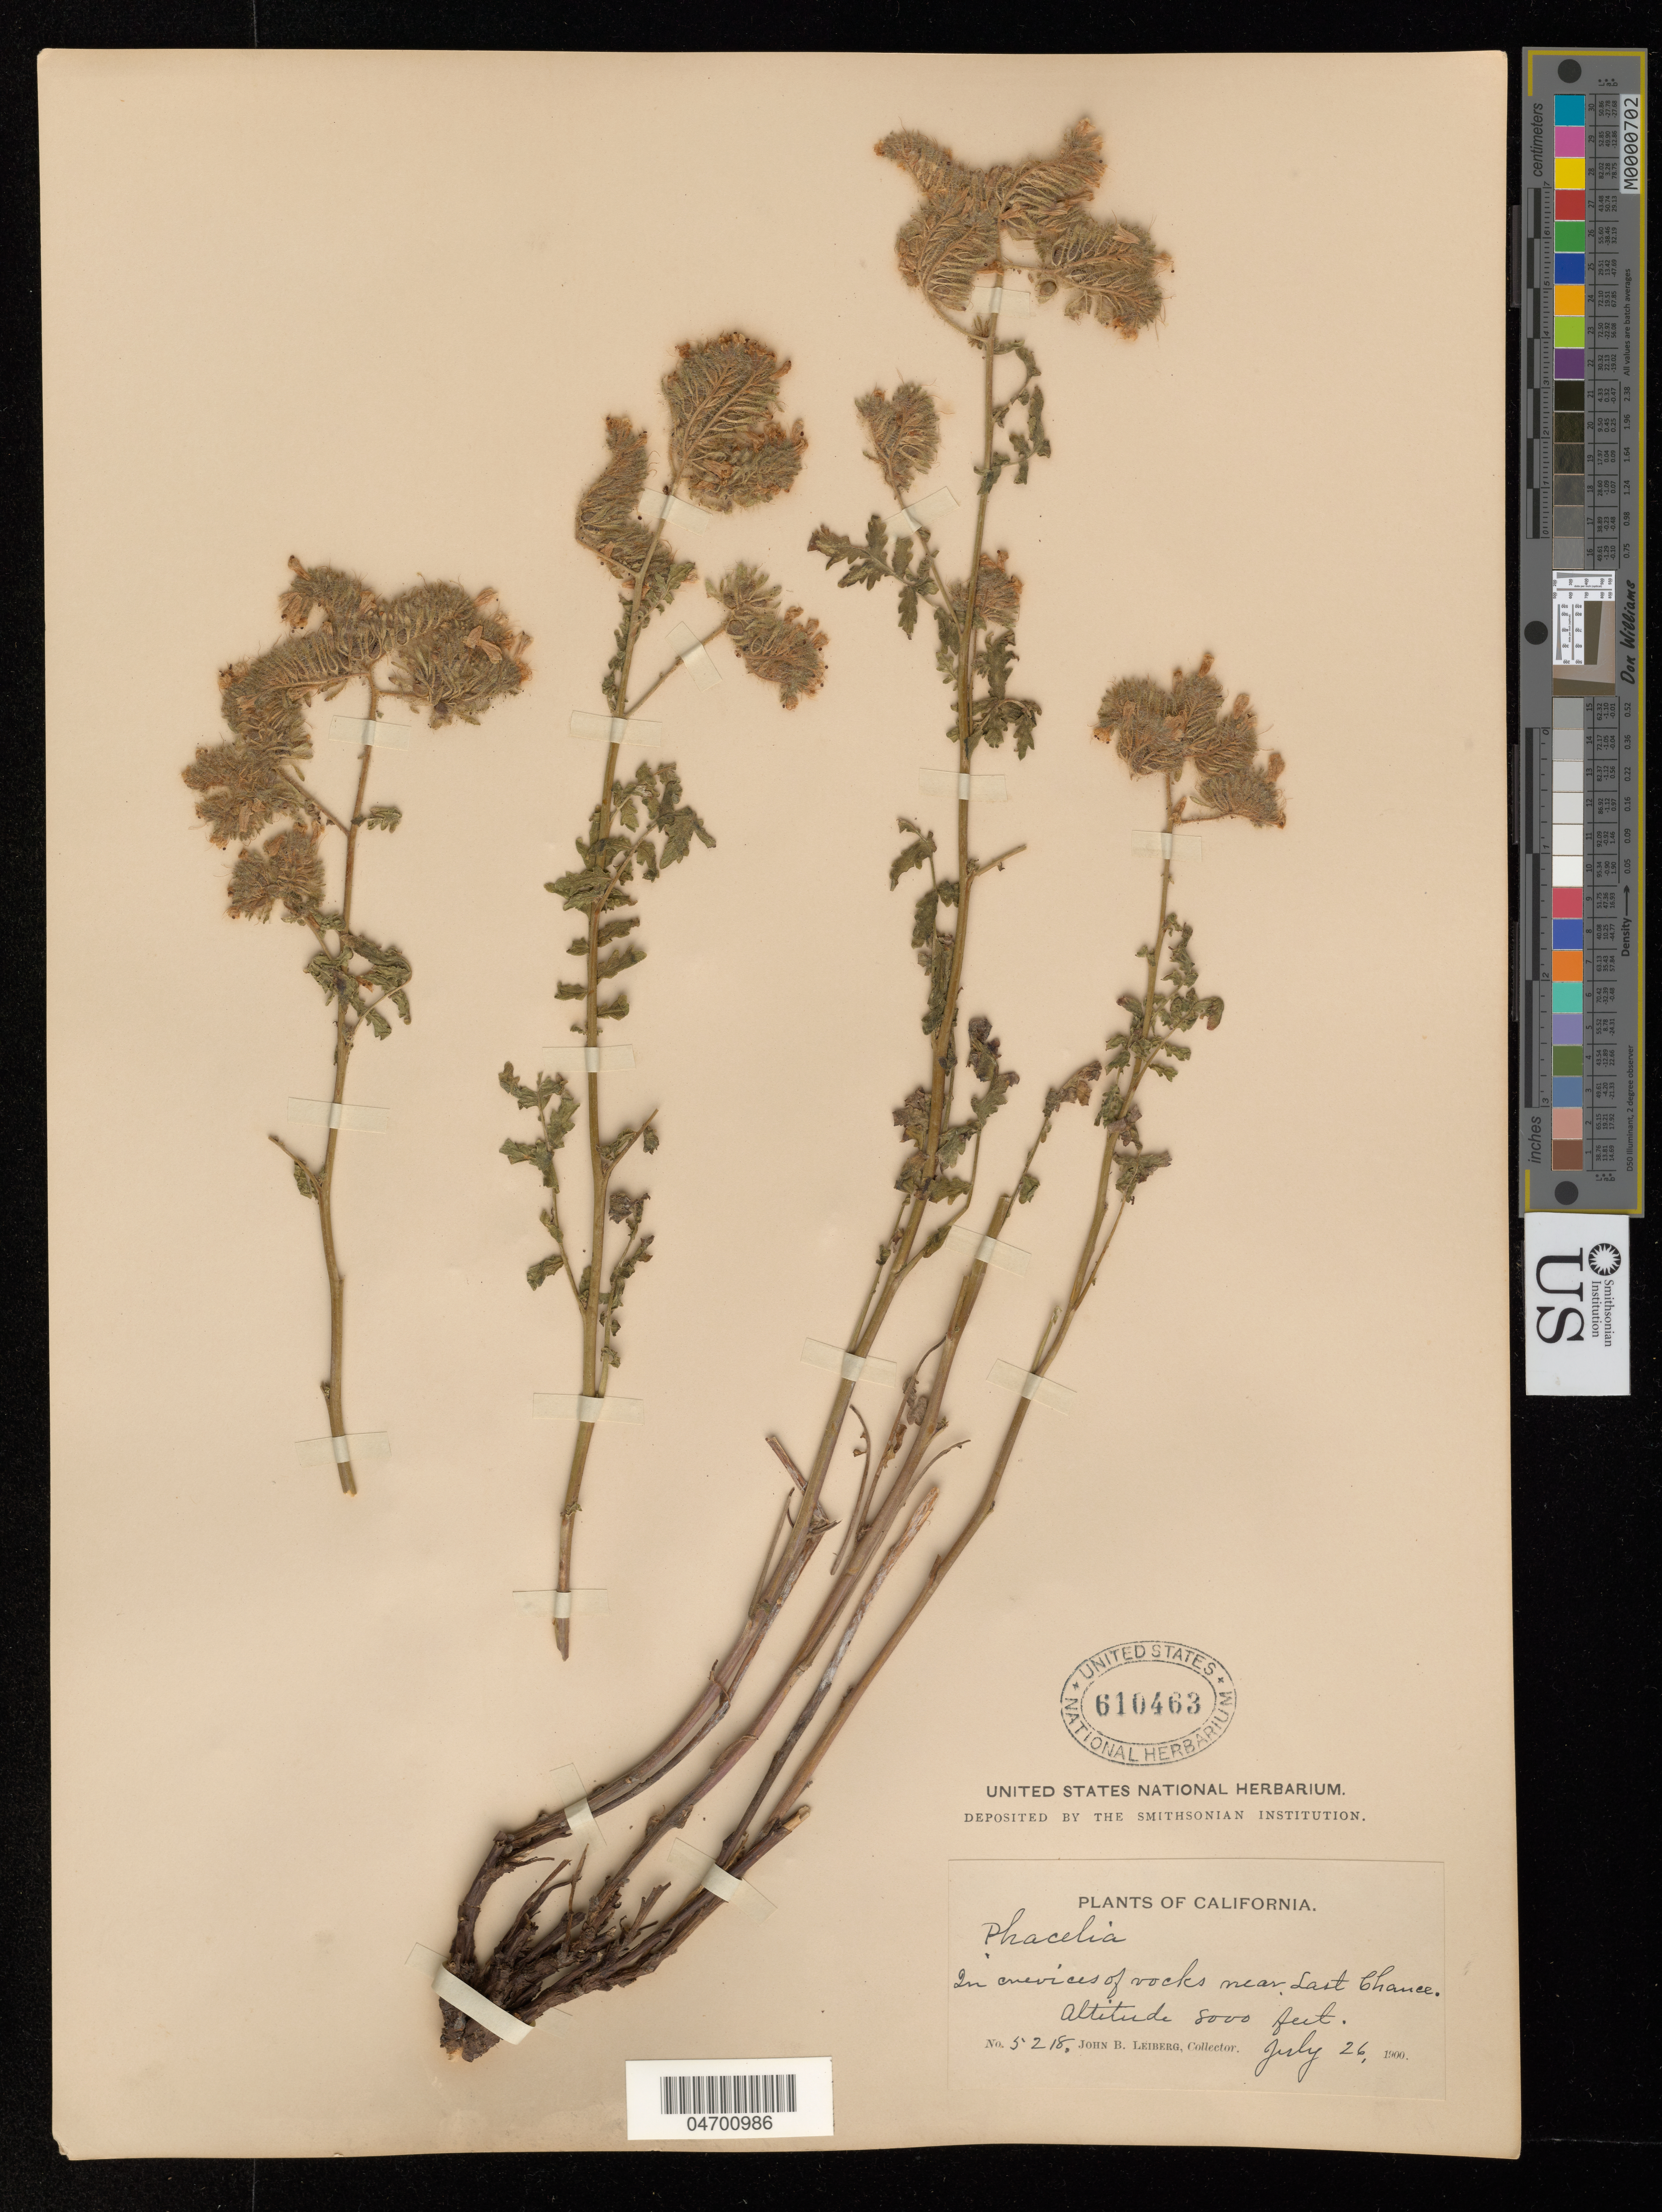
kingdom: Plantae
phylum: Tracheophyta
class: Magnoliopsida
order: Boraginales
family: Hydrophyllaceae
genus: Phacelia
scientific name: Phacelia sp.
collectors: J. Leiberg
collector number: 5218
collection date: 1900-07-26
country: United States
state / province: California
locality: In crevices of rocks near Last Chance.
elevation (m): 2438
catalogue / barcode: US 610463